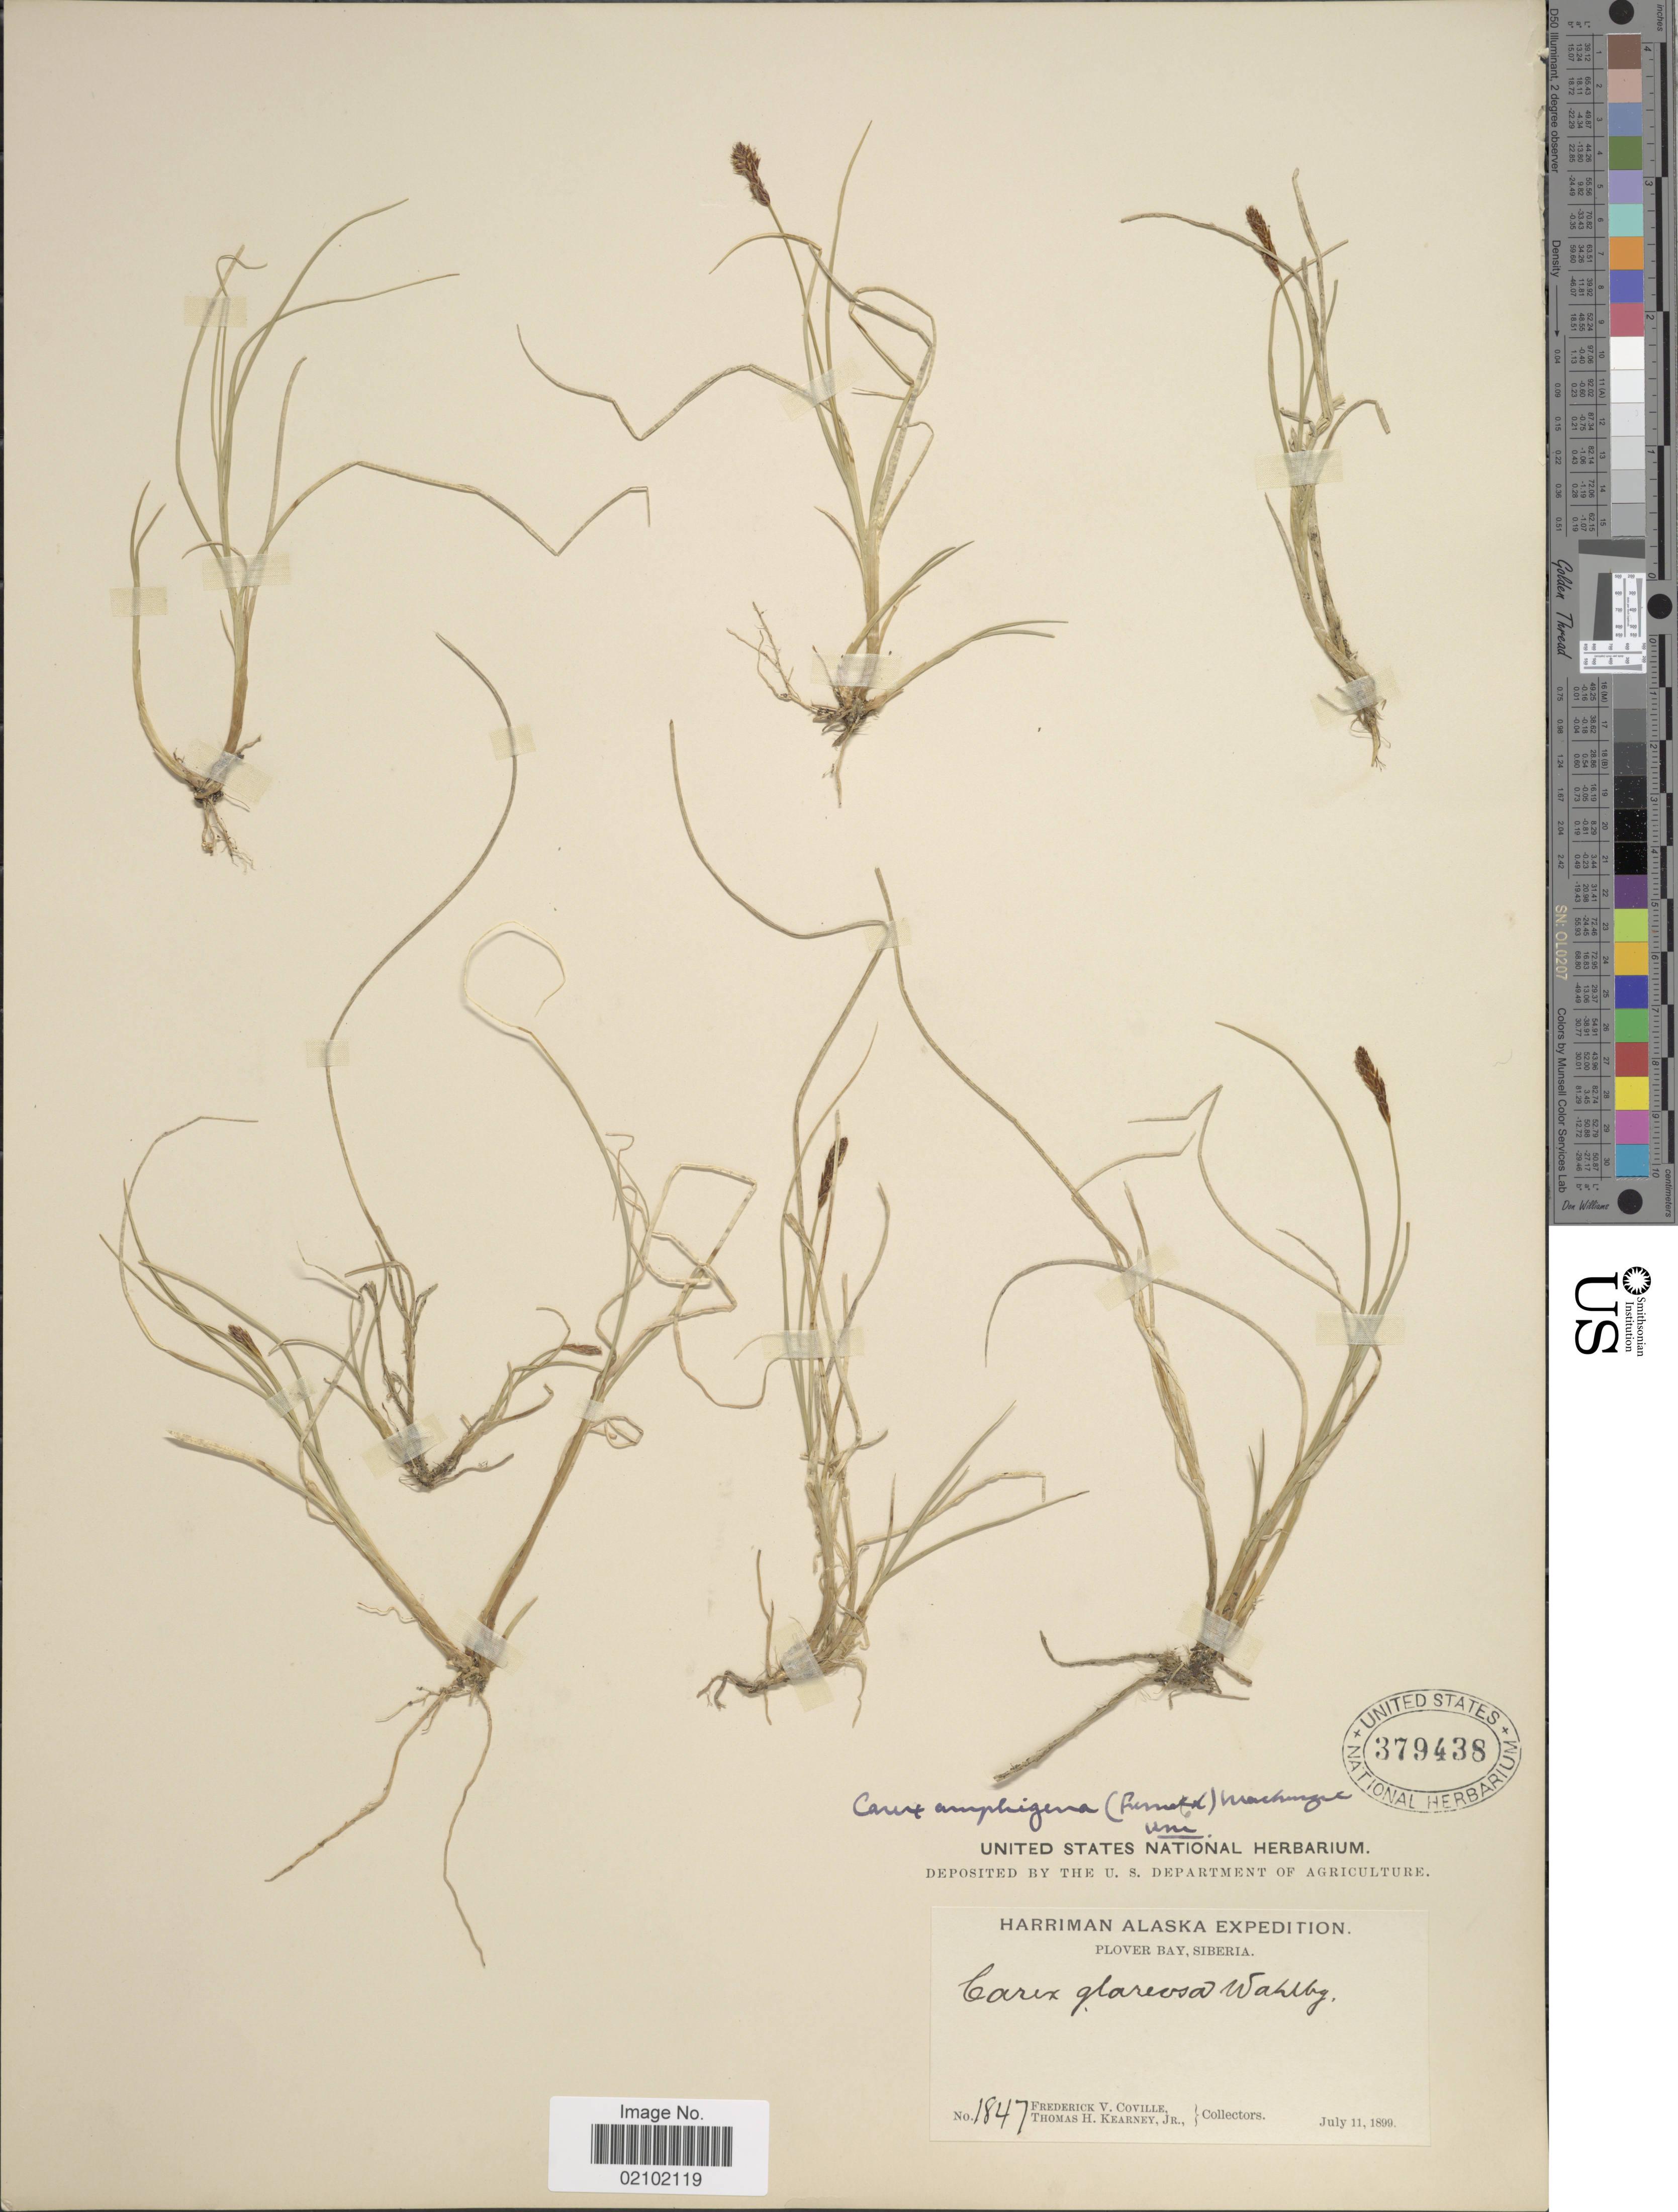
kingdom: Plantae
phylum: Tracheophyta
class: Liliopsida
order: Poales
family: Cyperaceae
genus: Carex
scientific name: Carex glareosa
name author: Schkuhr ex Wahlenb.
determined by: Strong, Mark T., (BOT), Smithsonian Institution - National Museum of Natural History (UNITED STATES)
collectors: F. V. Coville & T. H. Kearney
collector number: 1847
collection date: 1899-07-11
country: United States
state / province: Alaska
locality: Plover Bay, Siberia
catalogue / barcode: US 379438